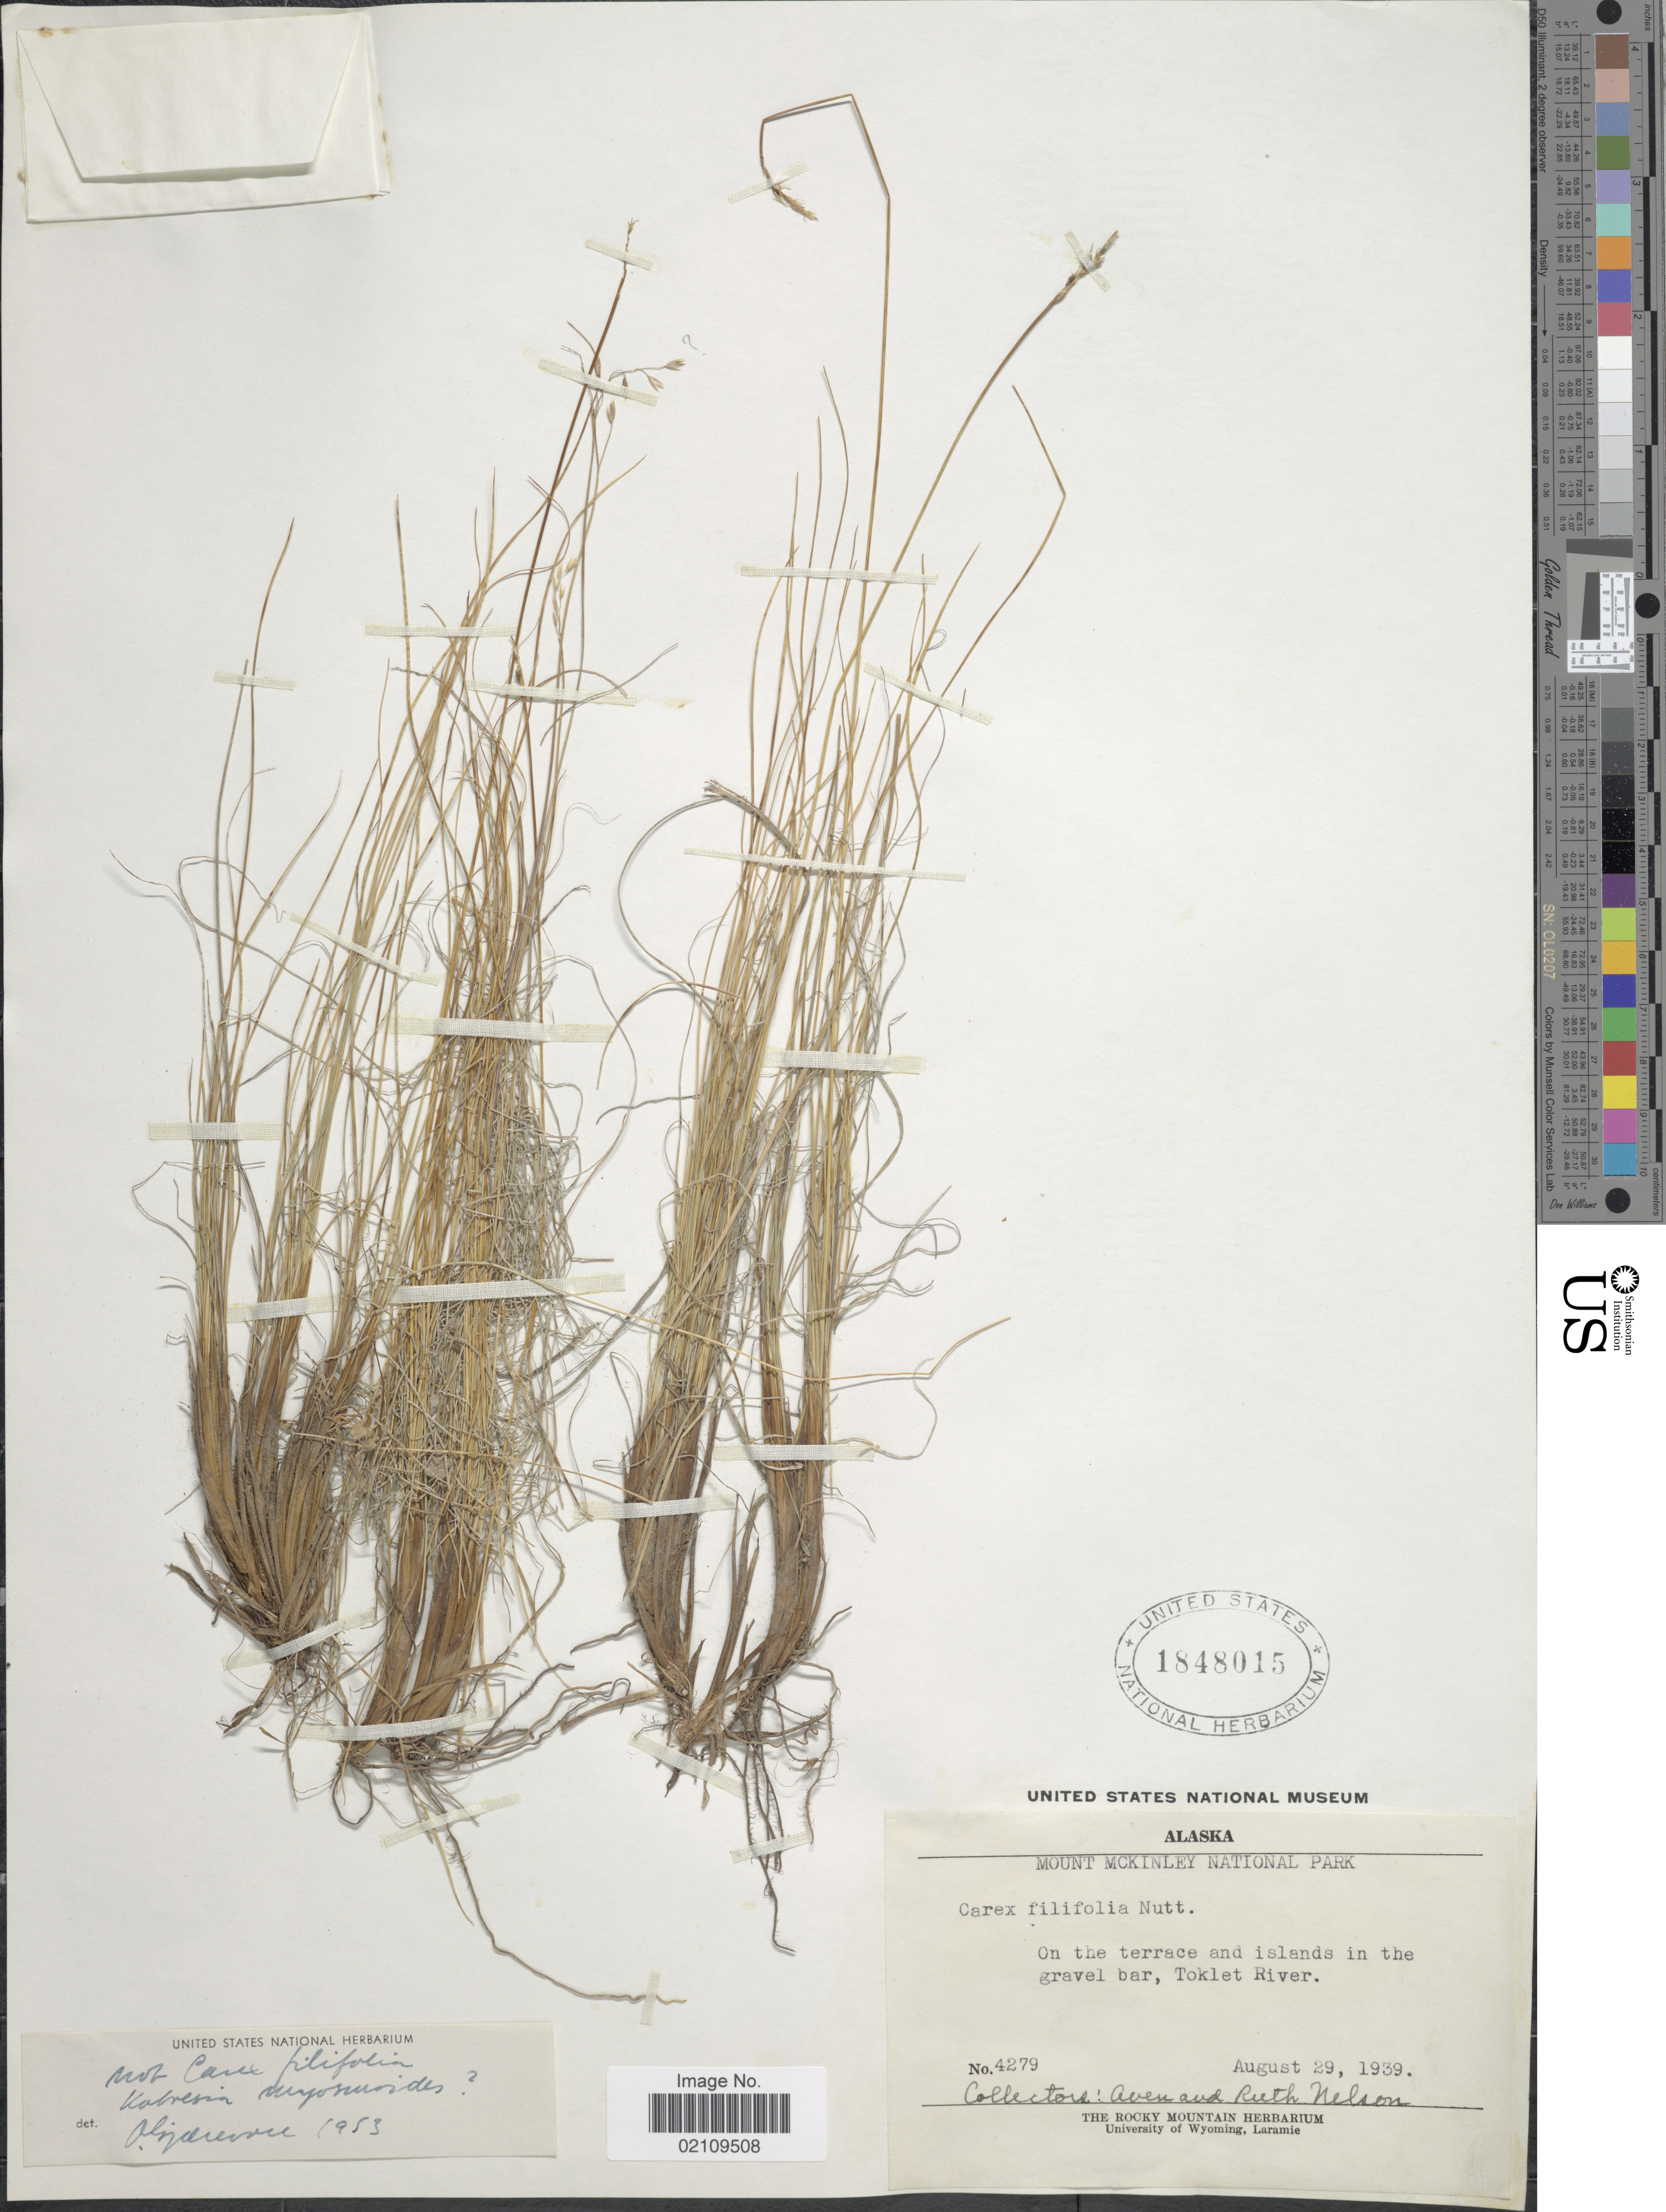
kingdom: Plantae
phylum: Tracheophyta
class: Liliopsida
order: Poales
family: Cyperaceae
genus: Carex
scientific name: Carex filifolia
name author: Nutt.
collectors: A. Nelson & R. A. Nelson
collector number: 4279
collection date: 1939-08-29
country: United States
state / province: Alaska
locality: Mount McKInley National Park, On the terrace and islands in the gravel bar, Toklet River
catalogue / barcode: US 1848015